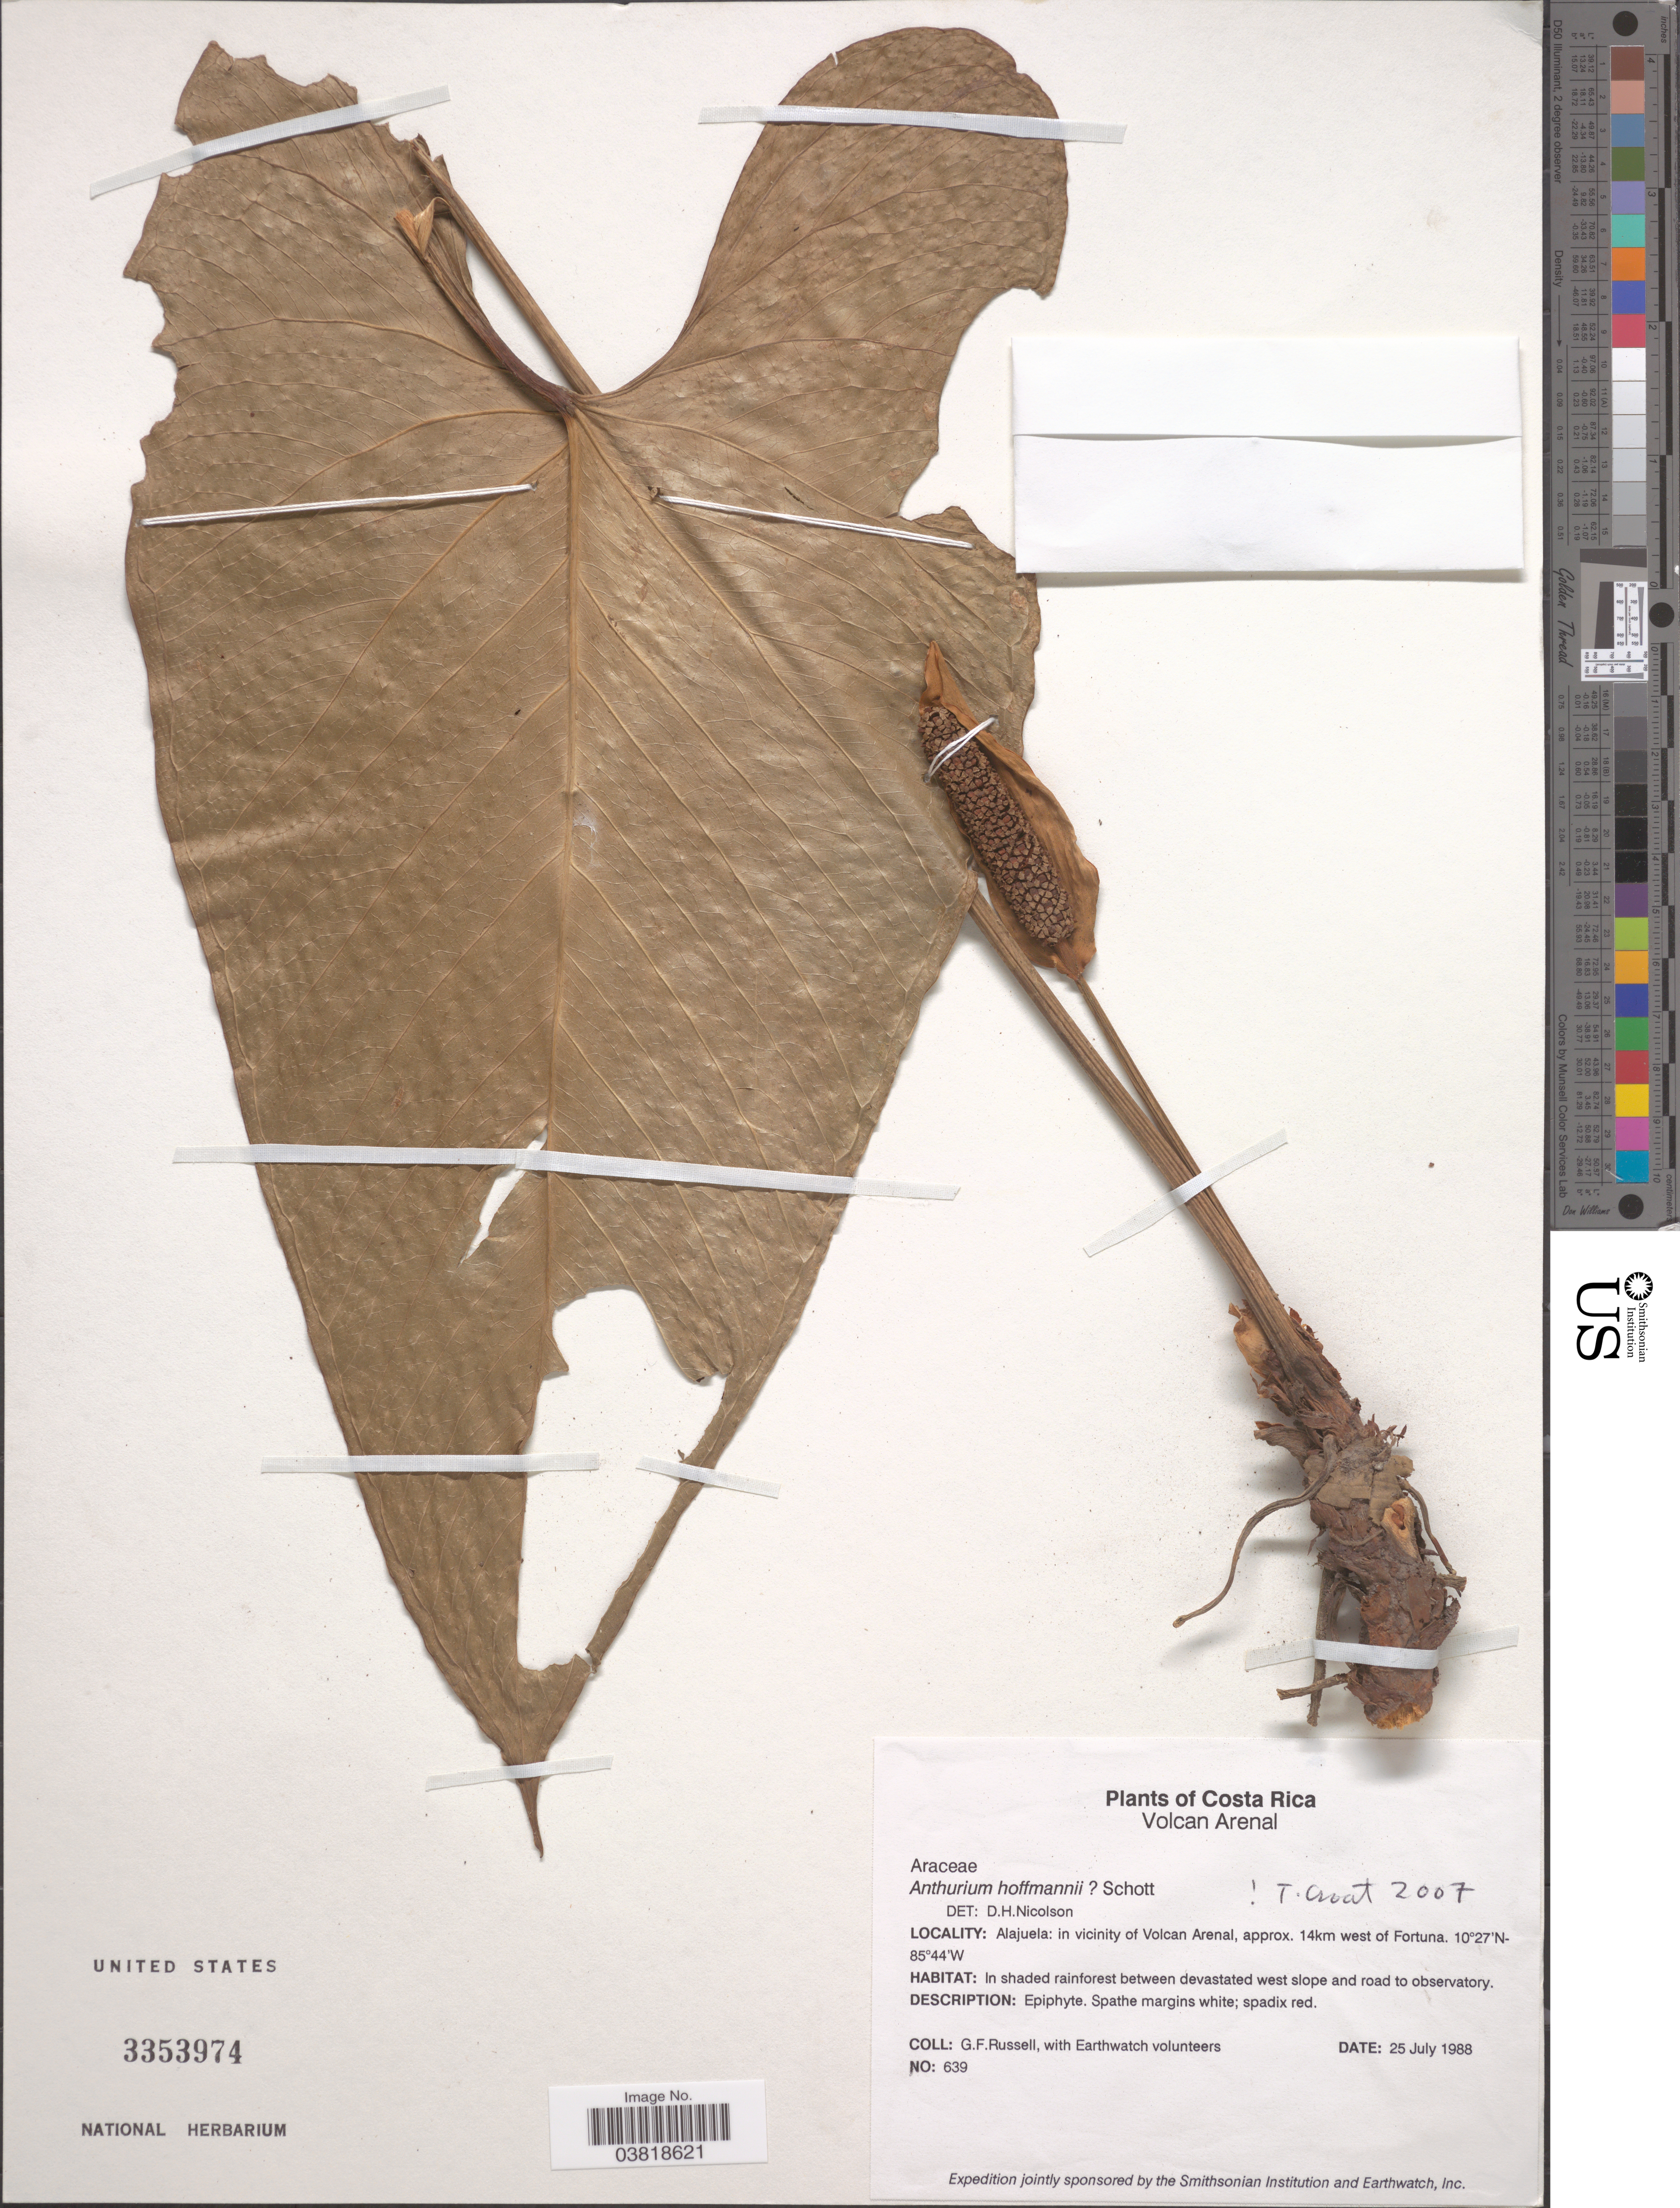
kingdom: Plantae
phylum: Tracheophyta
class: Liliopsida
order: Alismatales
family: Araceae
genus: Anthurium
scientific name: Anthurium hoffmanni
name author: Schott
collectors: G. Russell & Earthwatch Volunteers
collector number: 639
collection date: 1988-07-25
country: Costa Rica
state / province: Alajuela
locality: Volcan Arenal. In vicinity of Volcan Arenal, approx. 14km west of Fortuna.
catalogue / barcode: US 3353974